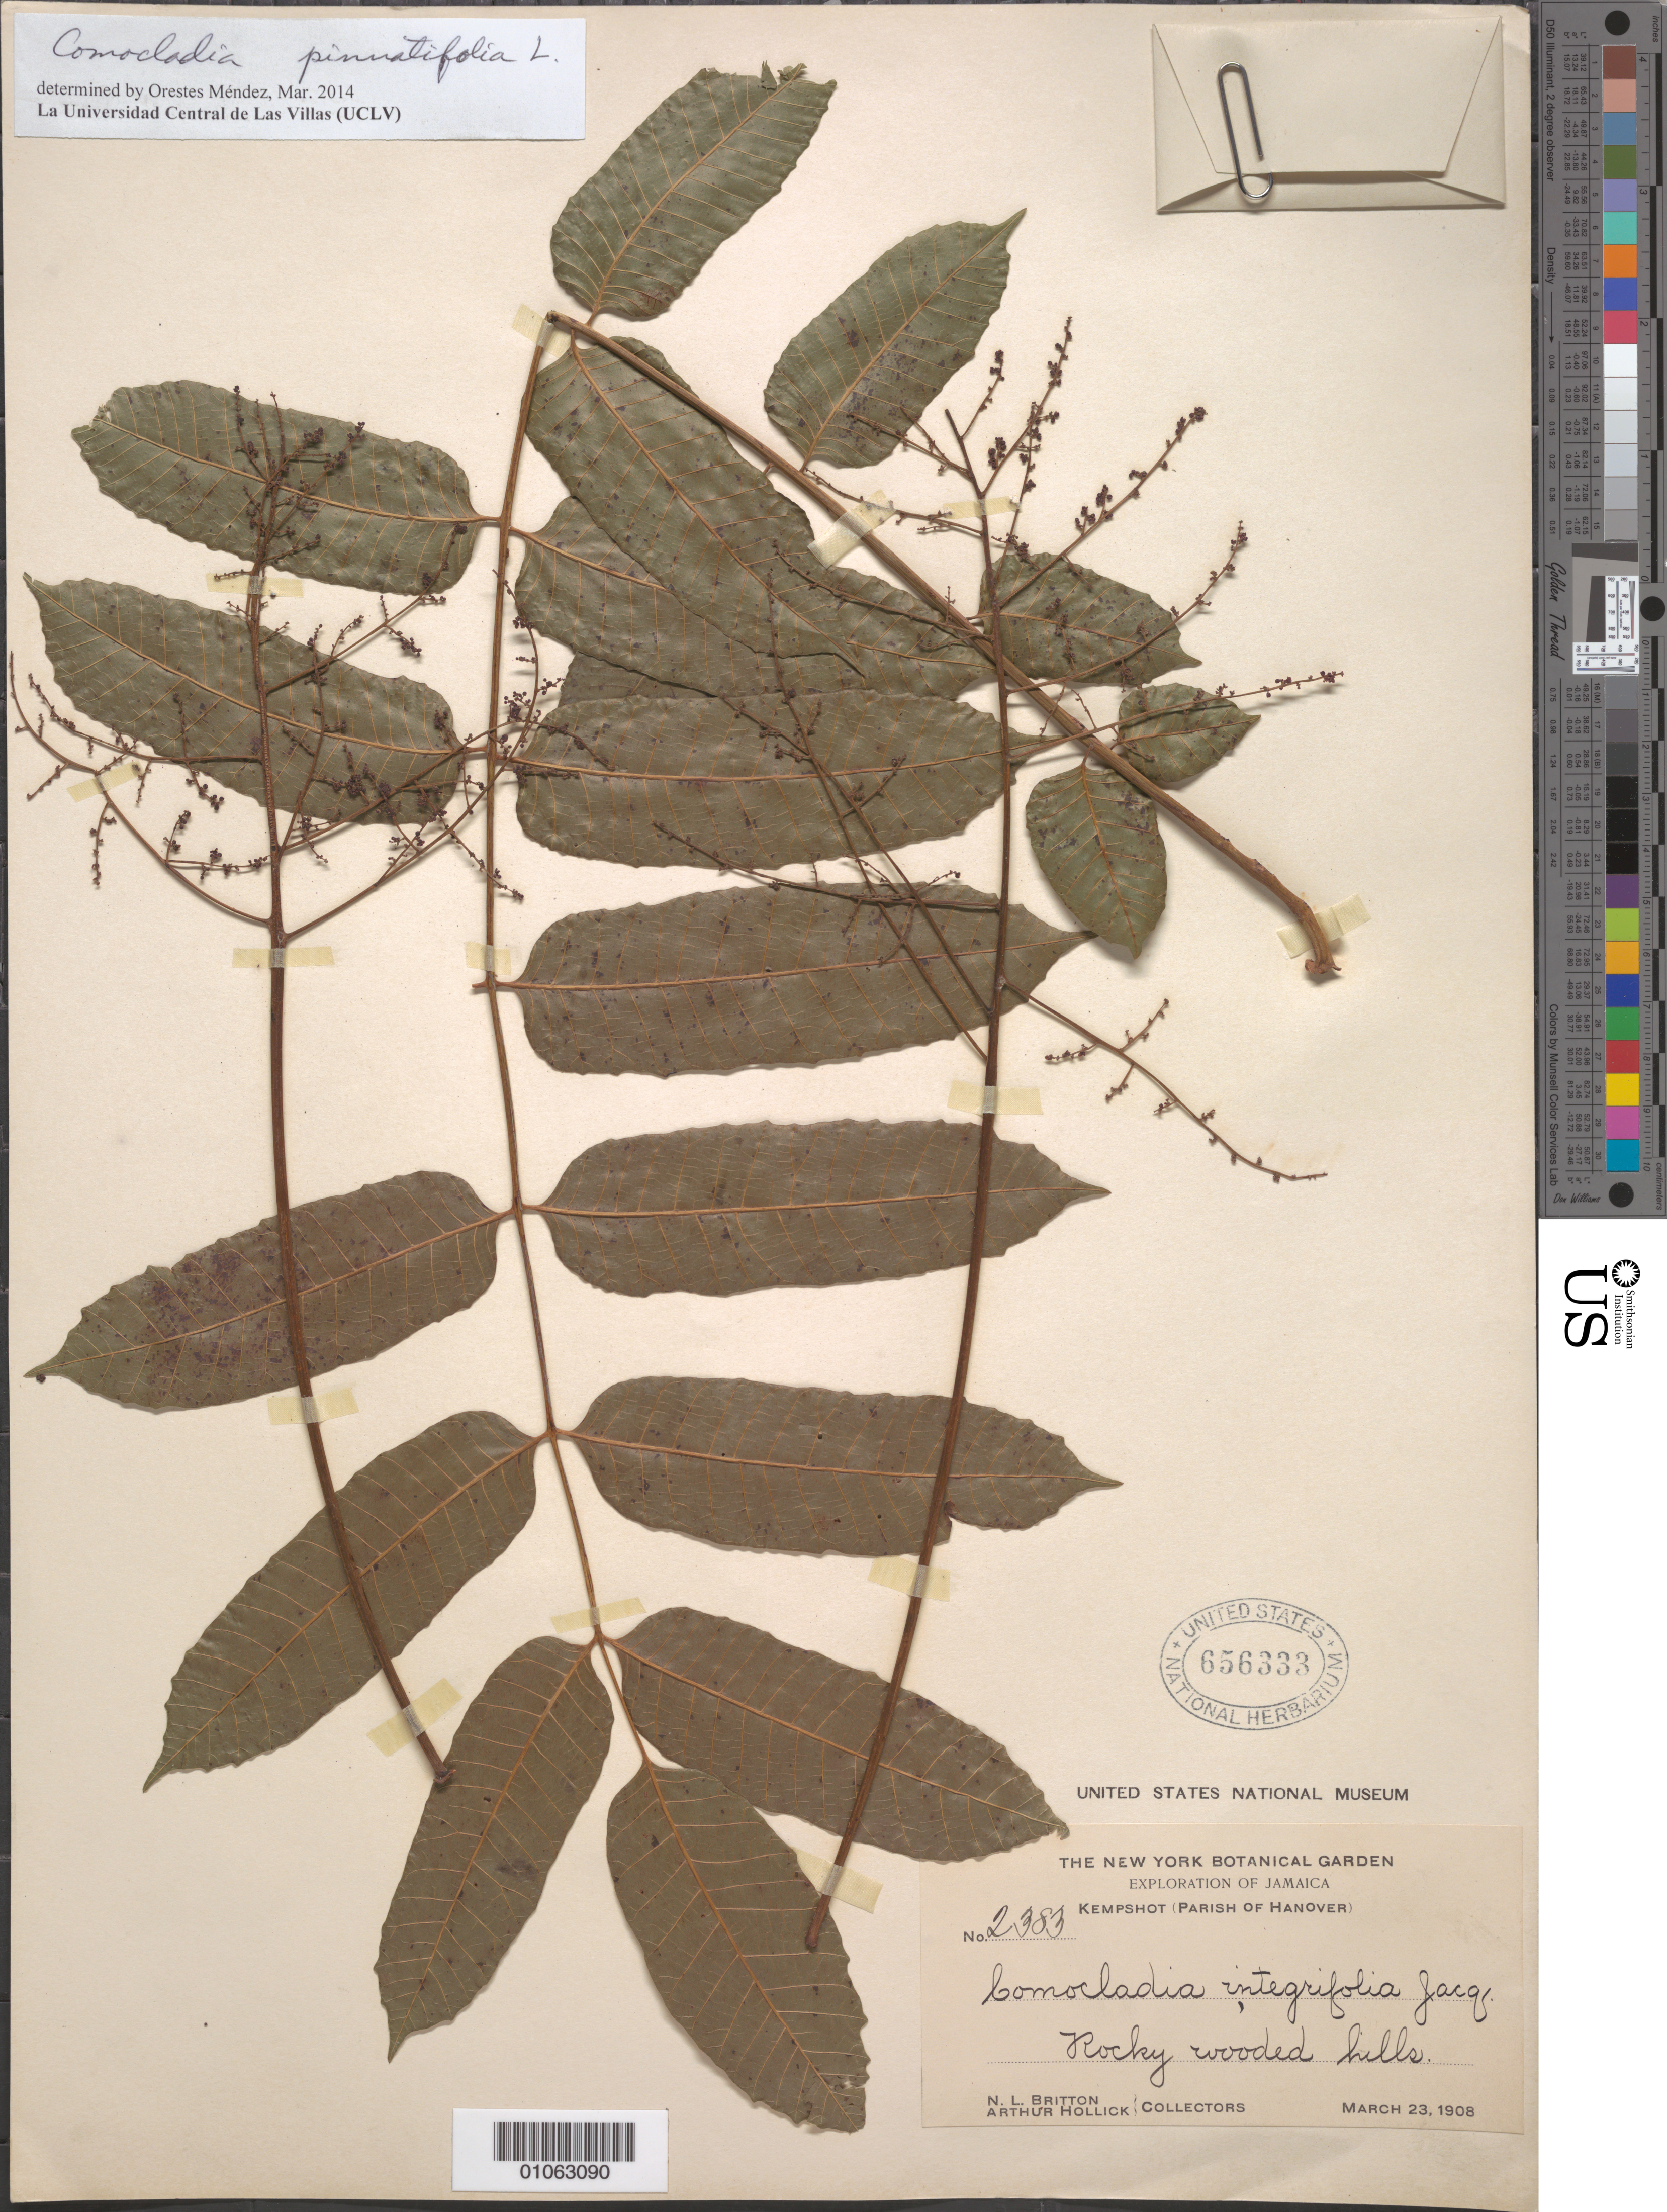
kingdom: Plantae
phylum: Tracheophyta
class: Magnoliopsida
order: Sapindales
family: Anacardiaceae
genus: Comocladia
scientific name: Comocladia pinnatifolia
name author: L.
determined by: Méndez, Orestes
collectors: N. Britton & B. Hollick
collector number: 2383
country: Jamaica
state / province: Hanover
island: Jamaica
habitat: Rocky wooded hills.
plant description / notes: This sheet with duplicate barcode and coll. no. was entered twice? or is there another sheet? Only found one - Mar 2014. M Hansel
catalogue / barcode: US 656333